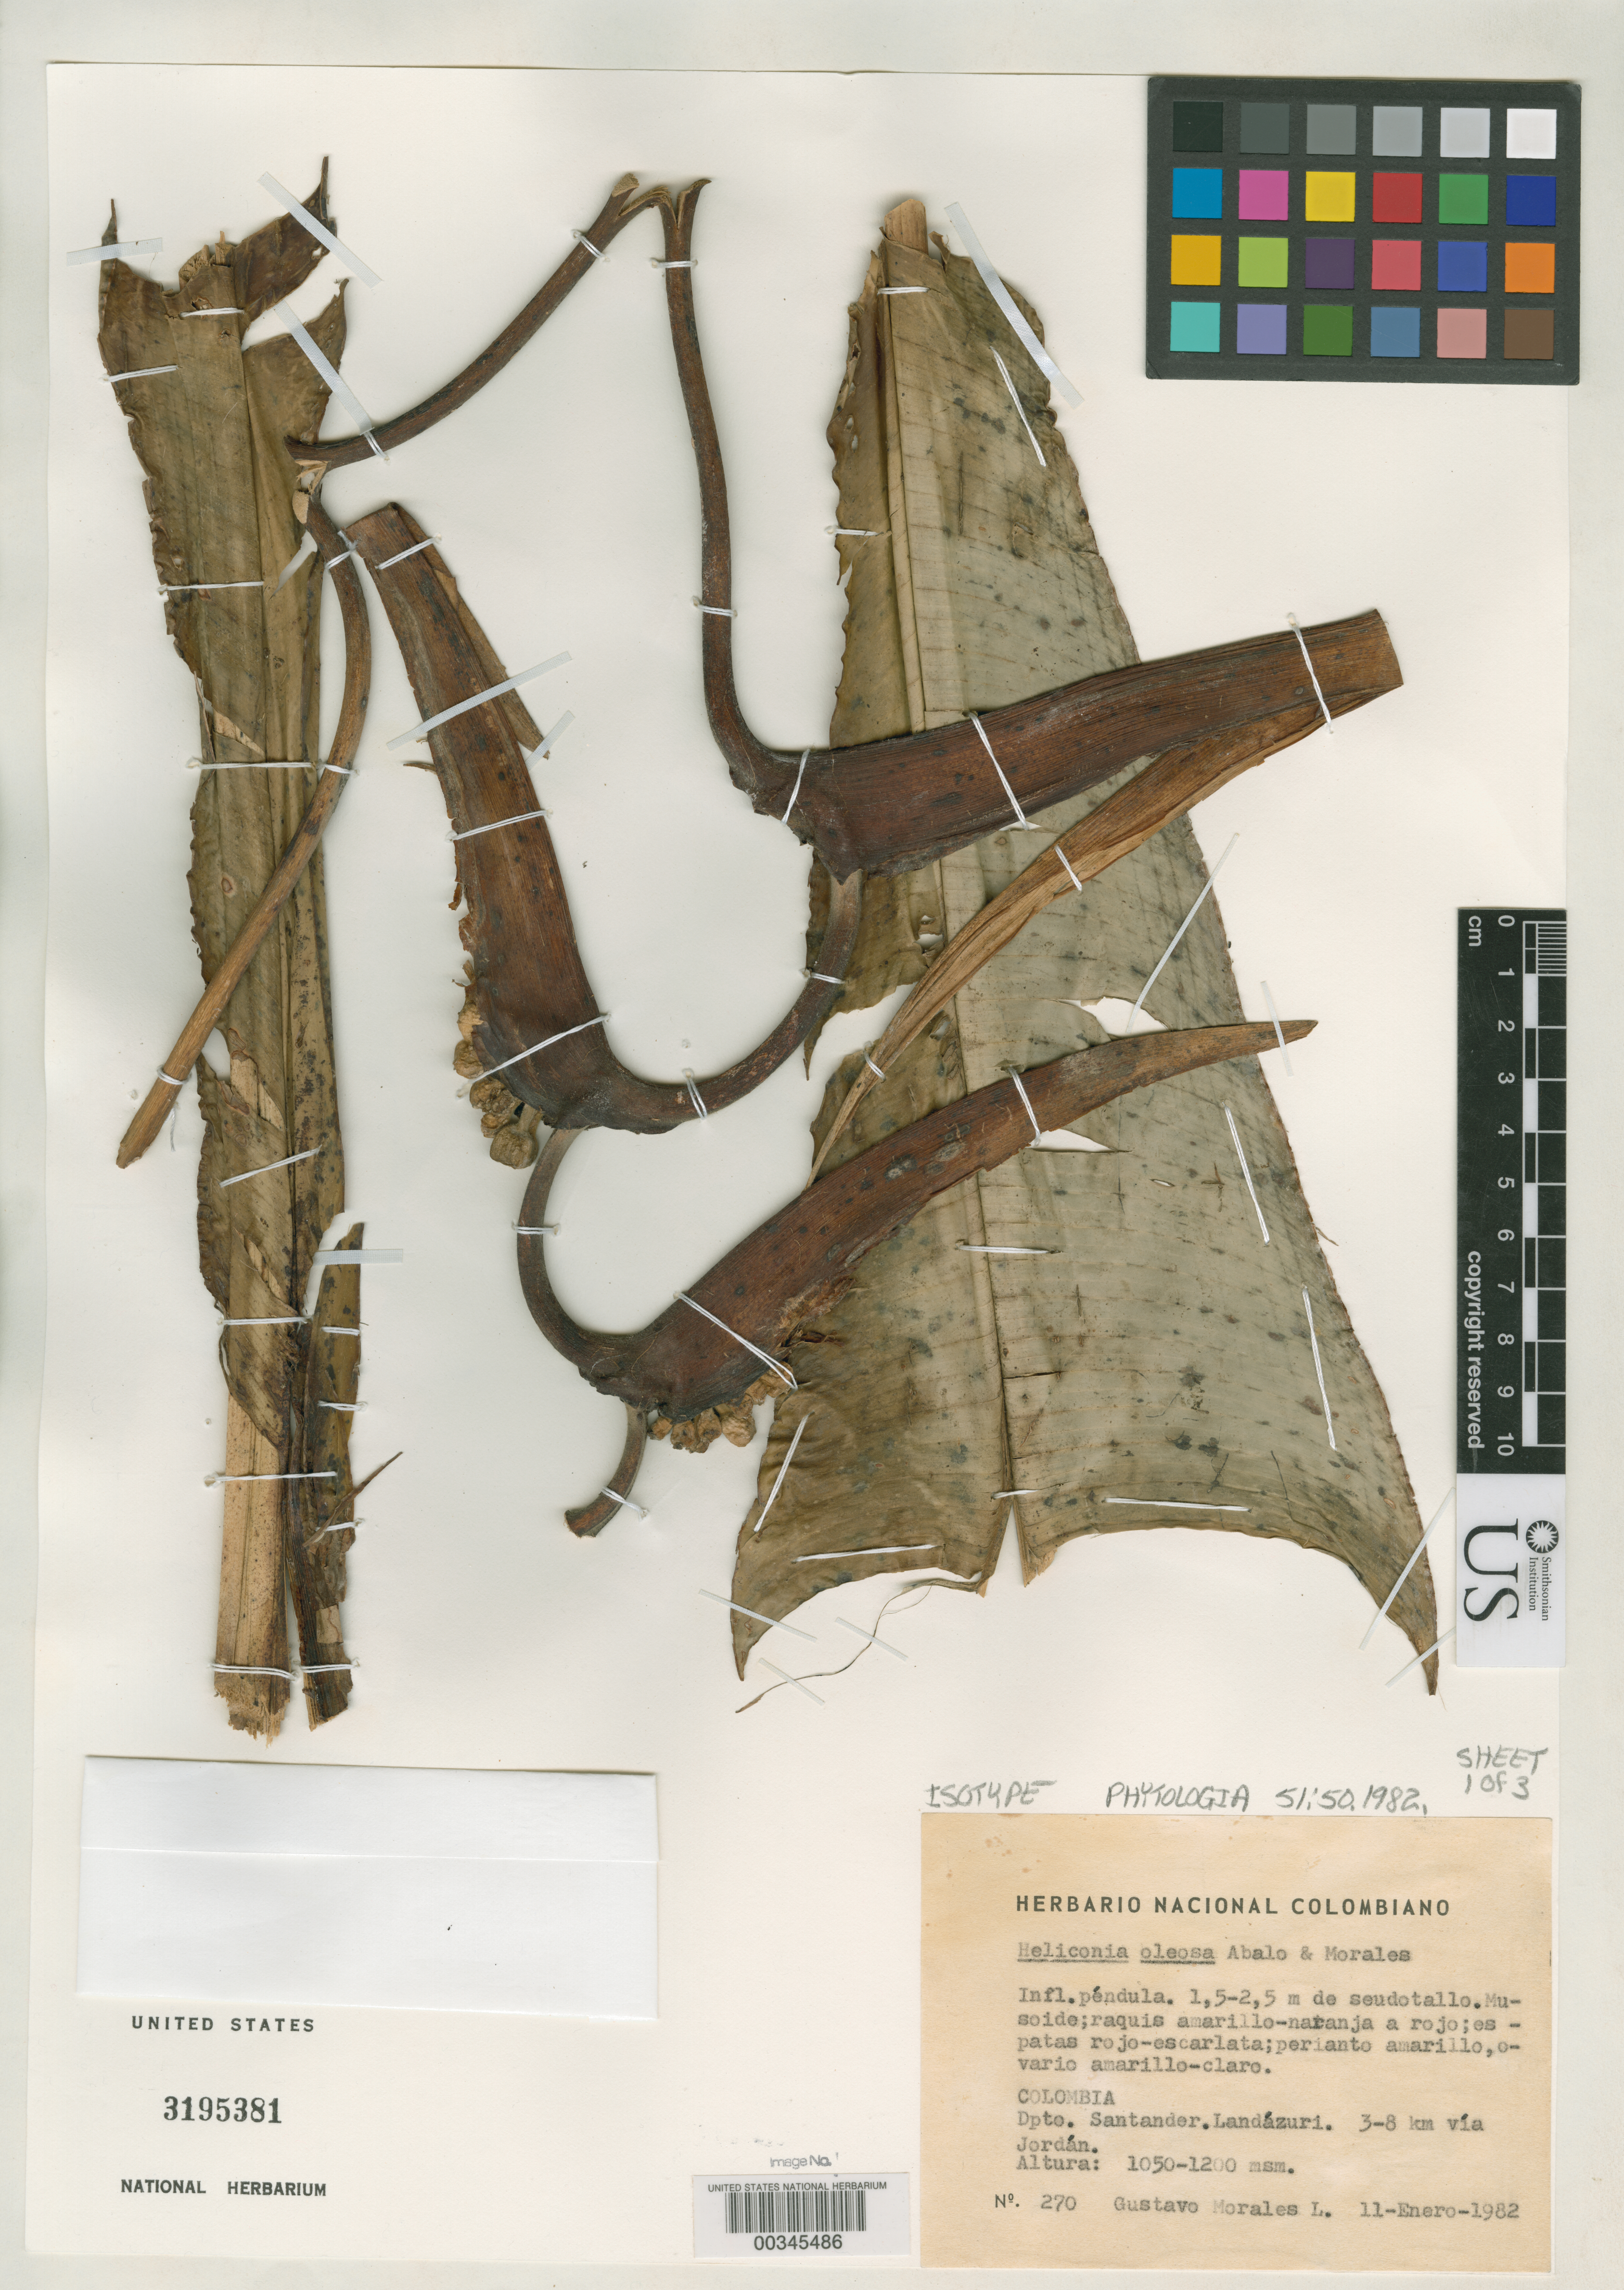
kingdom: Plantae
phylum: Tracheophyta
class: Liliopsida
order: Zingiberales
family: Heliconiaceae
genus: Heliconia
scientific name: Heliconia oleosa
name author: Abalo & G. Morales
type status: Isotype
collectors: G. Morales L.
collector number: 270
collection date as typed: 11 Jan 1982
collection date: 1982-01-11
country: Colombia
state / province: Santander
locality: Landazuri, 3-8 km via Jordan.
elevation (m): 1050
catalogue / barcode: US 3195381